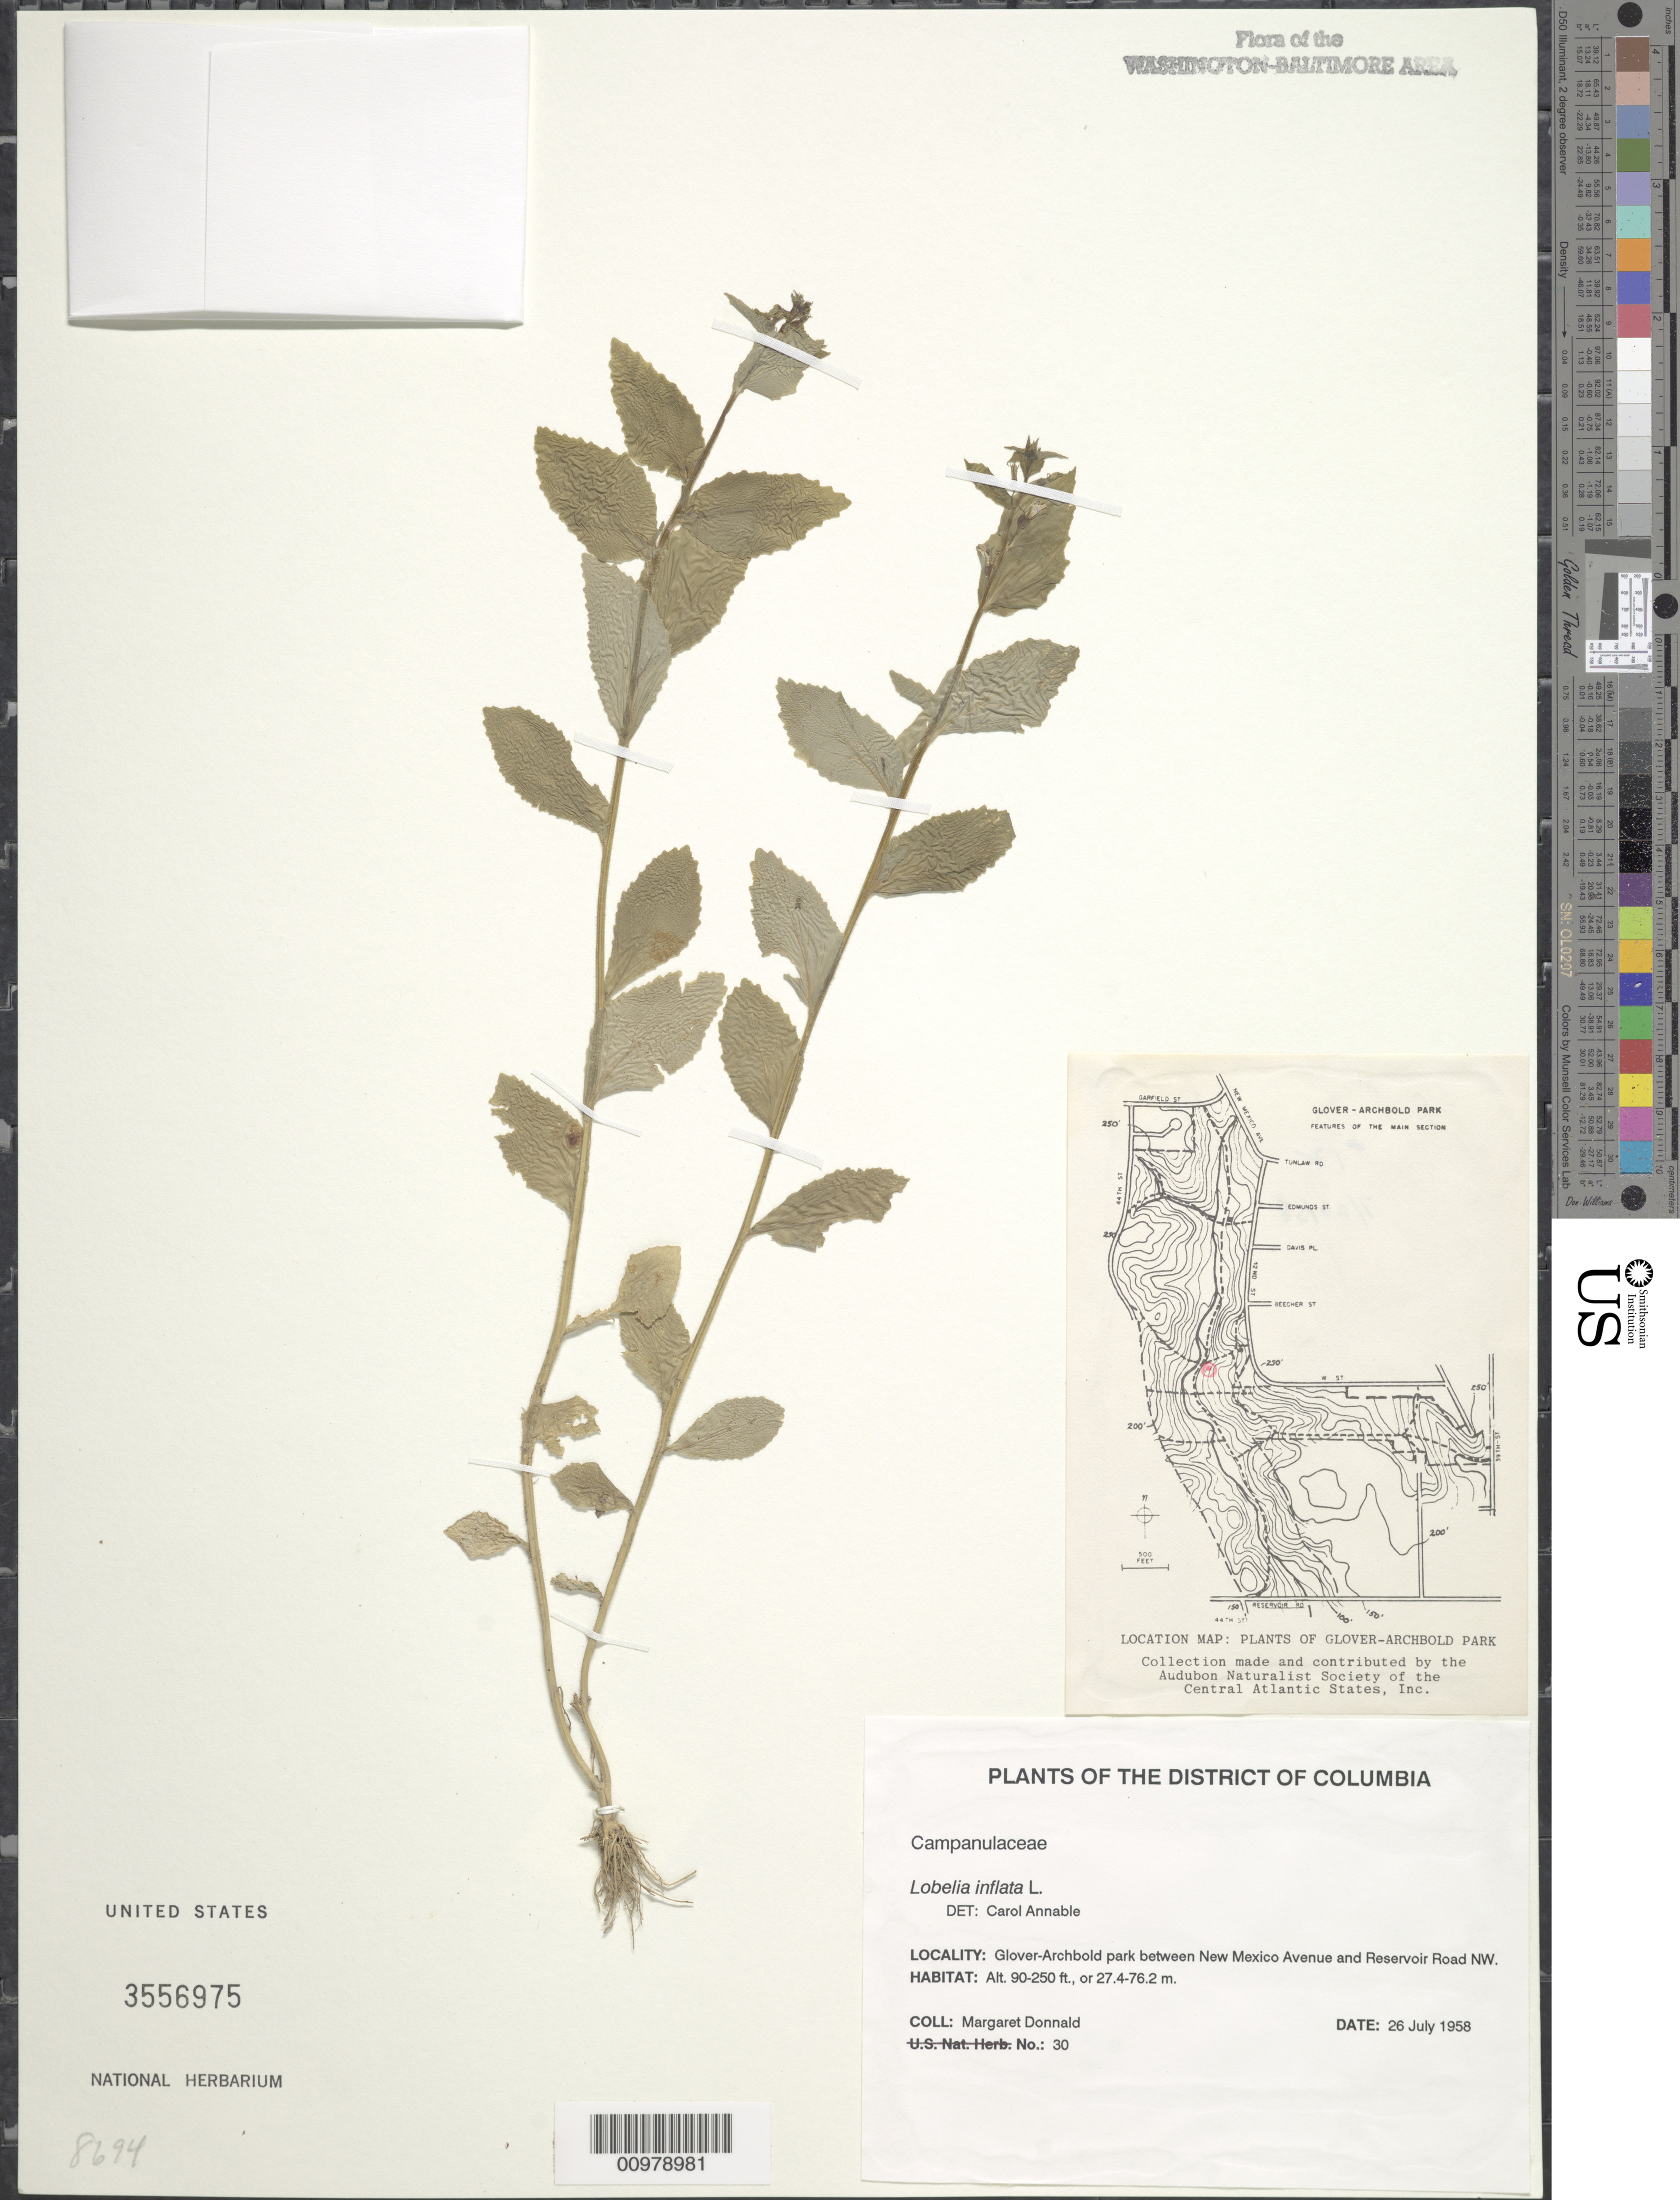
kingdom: Plantae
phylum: Tracheophyta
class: Magnoliopsida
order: Asterales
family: Campanulaceae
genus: Lobelia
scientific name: Lobelia inflata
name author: L.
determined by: Annable, C. R.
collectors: M. Donnald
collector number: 30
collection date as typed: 26 Jul 1958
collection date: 1958-07-26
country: United States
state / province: District of Columbia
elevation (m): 27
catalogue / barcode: US 3556975